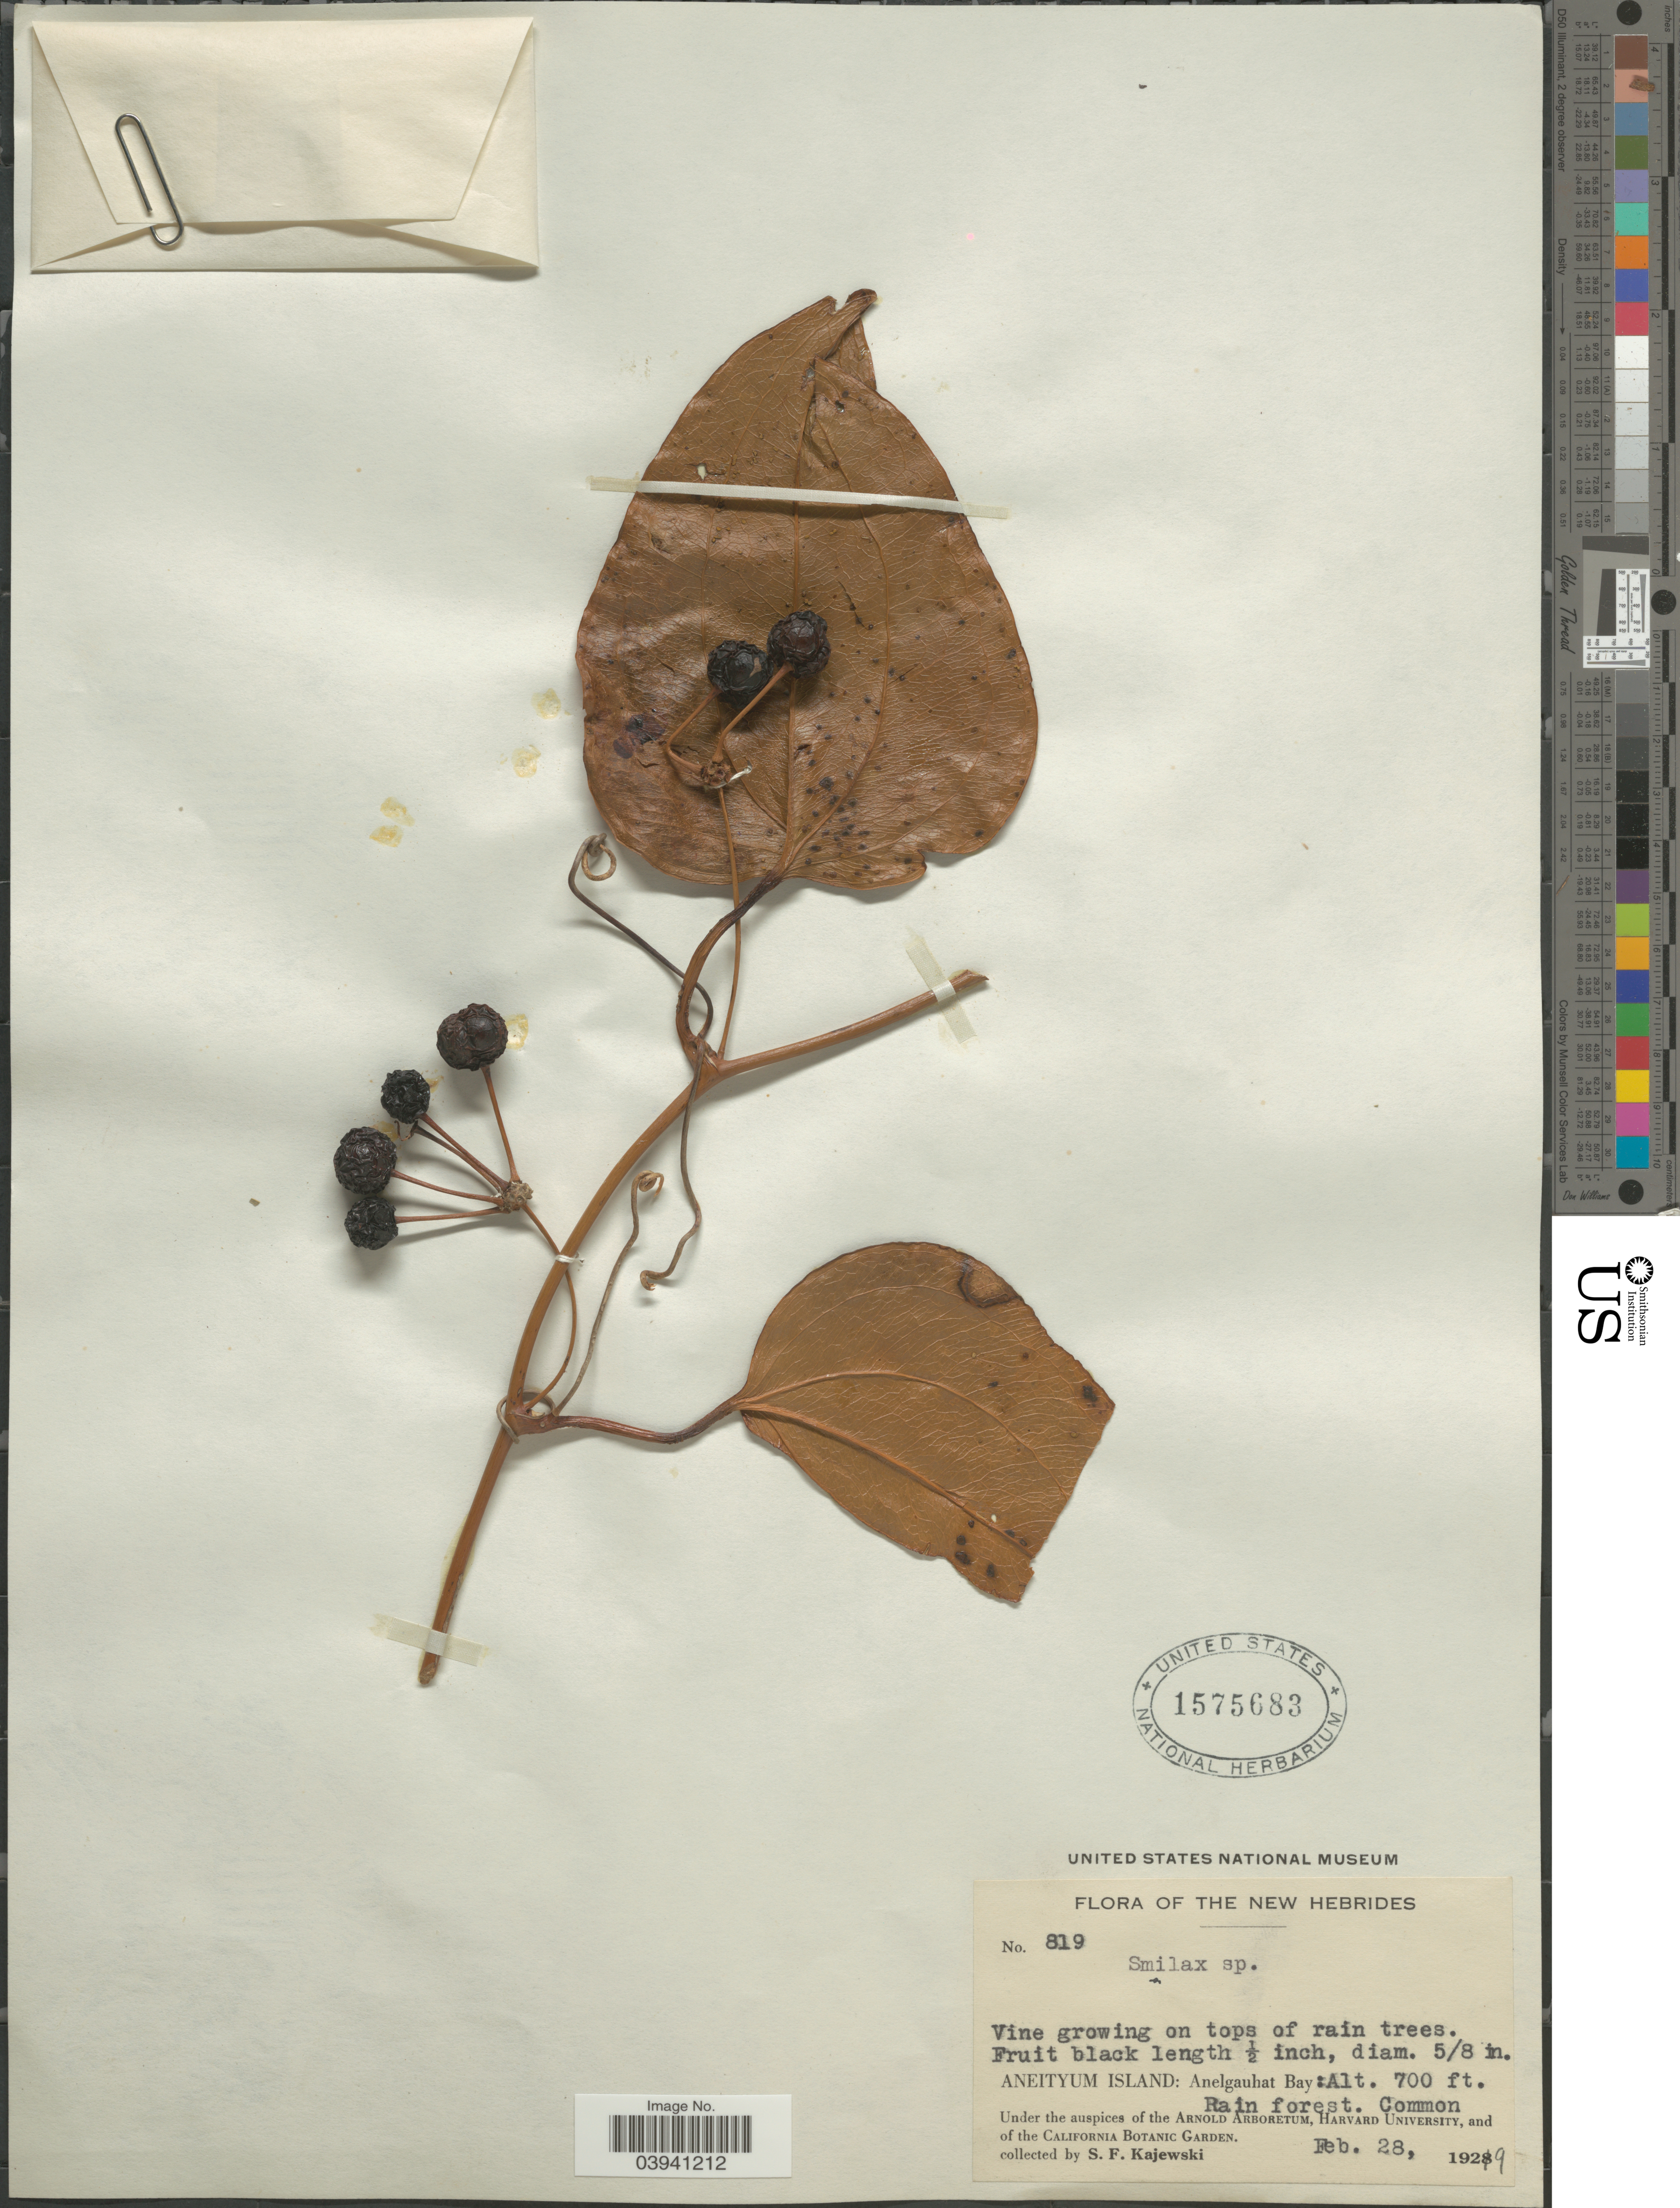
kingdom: Plantae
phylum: Tracheophyta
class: Liliopsida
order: Liliales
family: Smilacaceae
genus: Smilax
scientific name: Smilax sp.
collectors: S. Kajewski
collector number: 819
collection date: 1929-02-28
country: Vanuatu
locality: New Hebrides. Aneityum Island: Anelgauhat Bay.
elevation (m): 213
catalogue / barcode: US 1575683